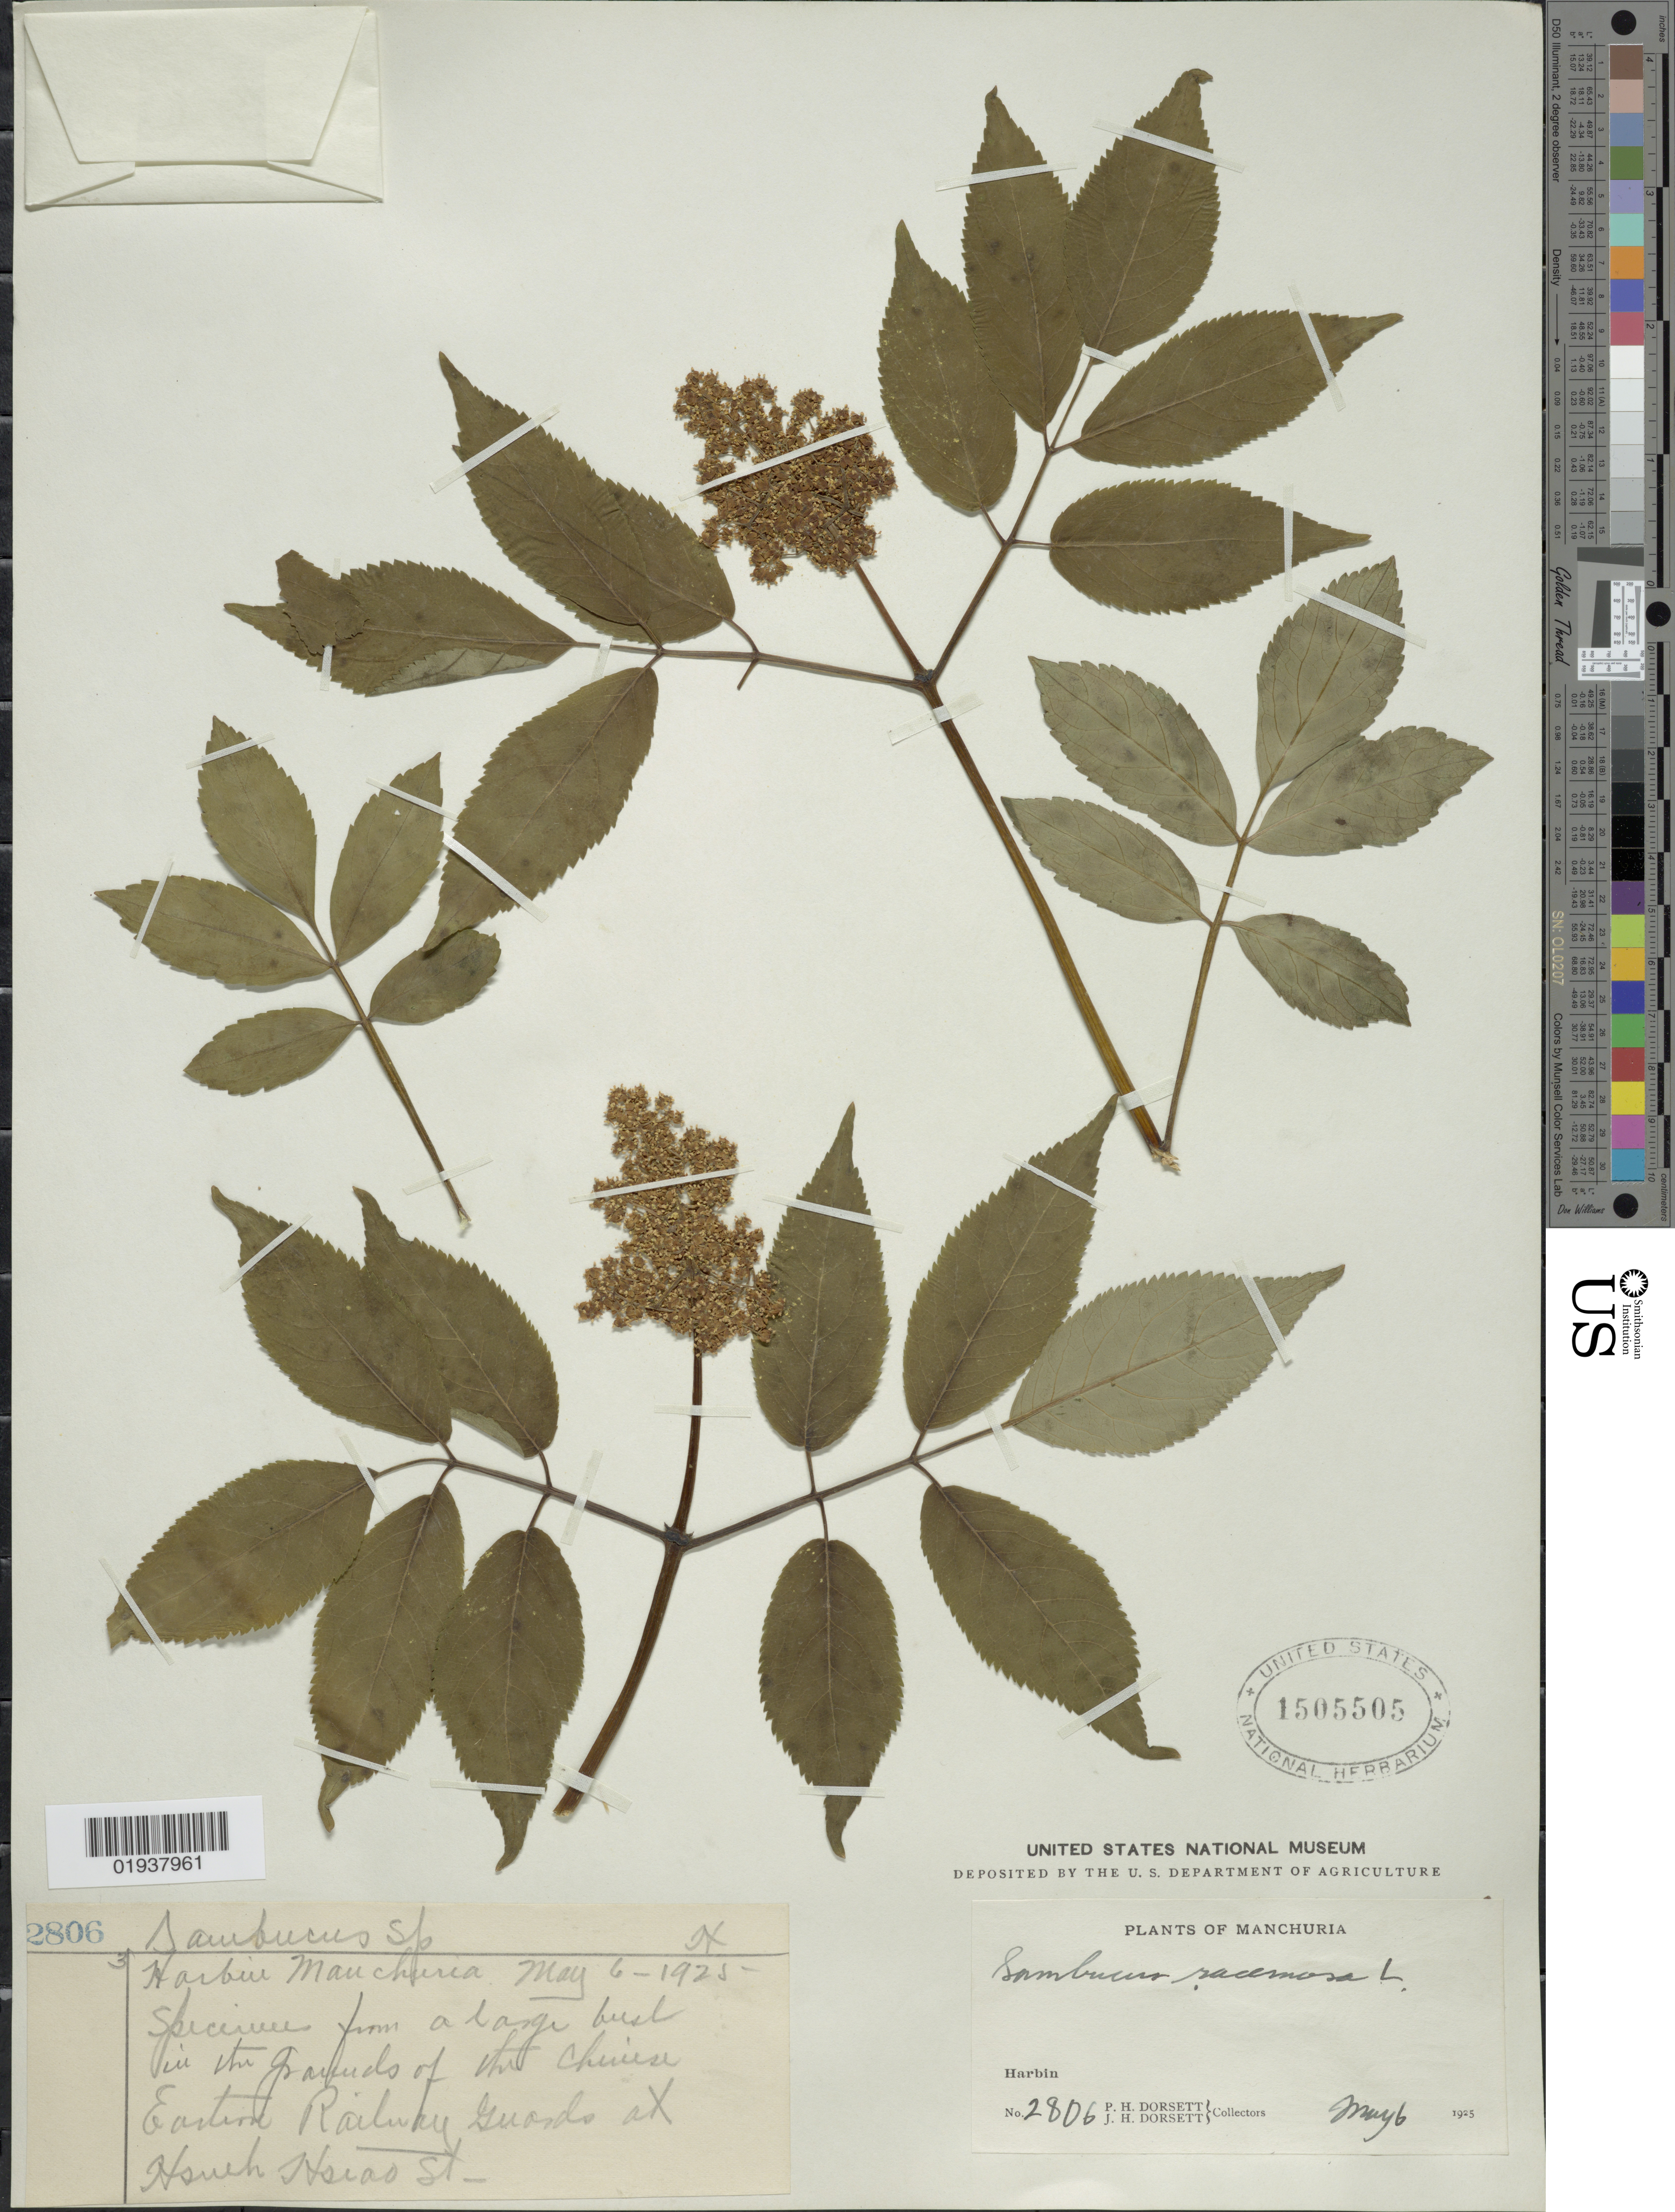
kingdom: Plantae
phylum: Tracheophyta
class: Magnoliopsida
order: Dipsacales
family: Viburnaceae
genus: Sambucus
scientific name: Sambucus racemosa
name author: L.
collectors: P. H. Dorsett & J. Dorsett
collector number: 2806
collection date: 1925-05-06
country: China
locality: Manchuria, Harbin Manchuria, Eastern Railway Guasdo [interpreted] aX Hsueh Hsiao St.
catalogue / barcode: US 1505505